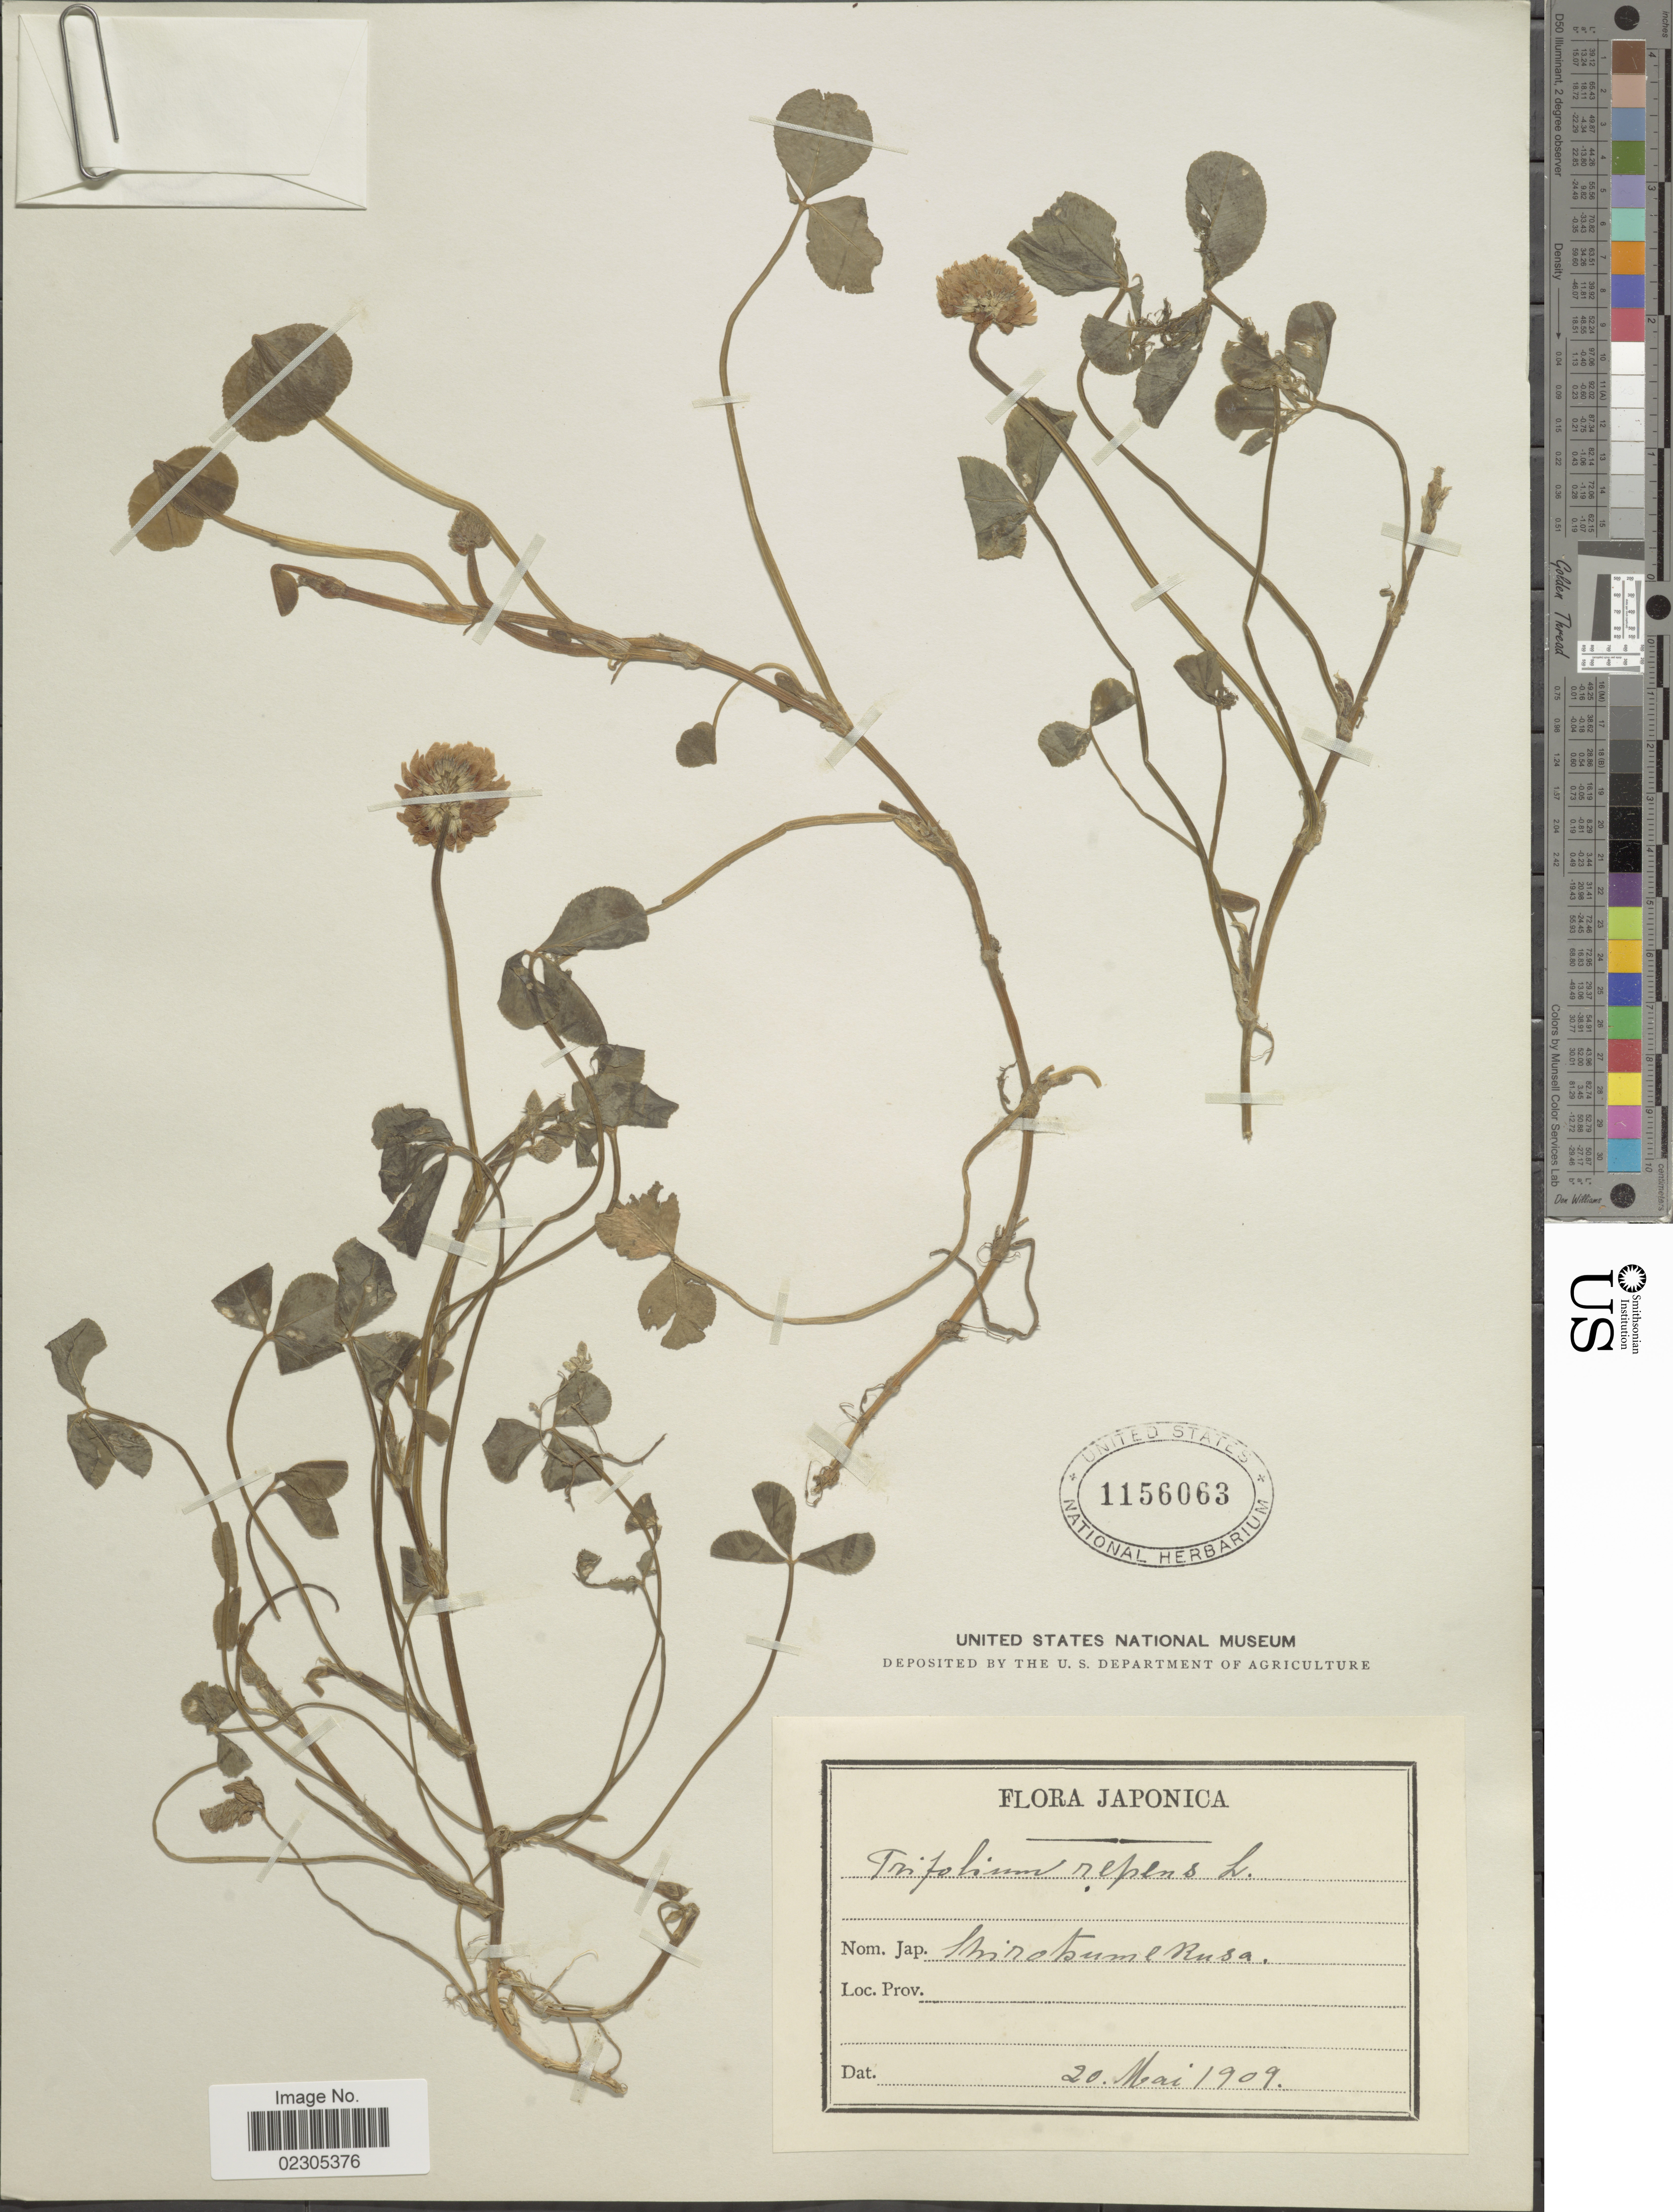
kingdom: Plantae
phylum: Tracheophyta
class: Magnoliopsida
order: Fabales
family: Fabaceae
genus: Trifolium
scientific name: Trifolium repens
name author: L.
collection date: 1909-05-20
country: Japan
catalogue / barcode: US 1156063